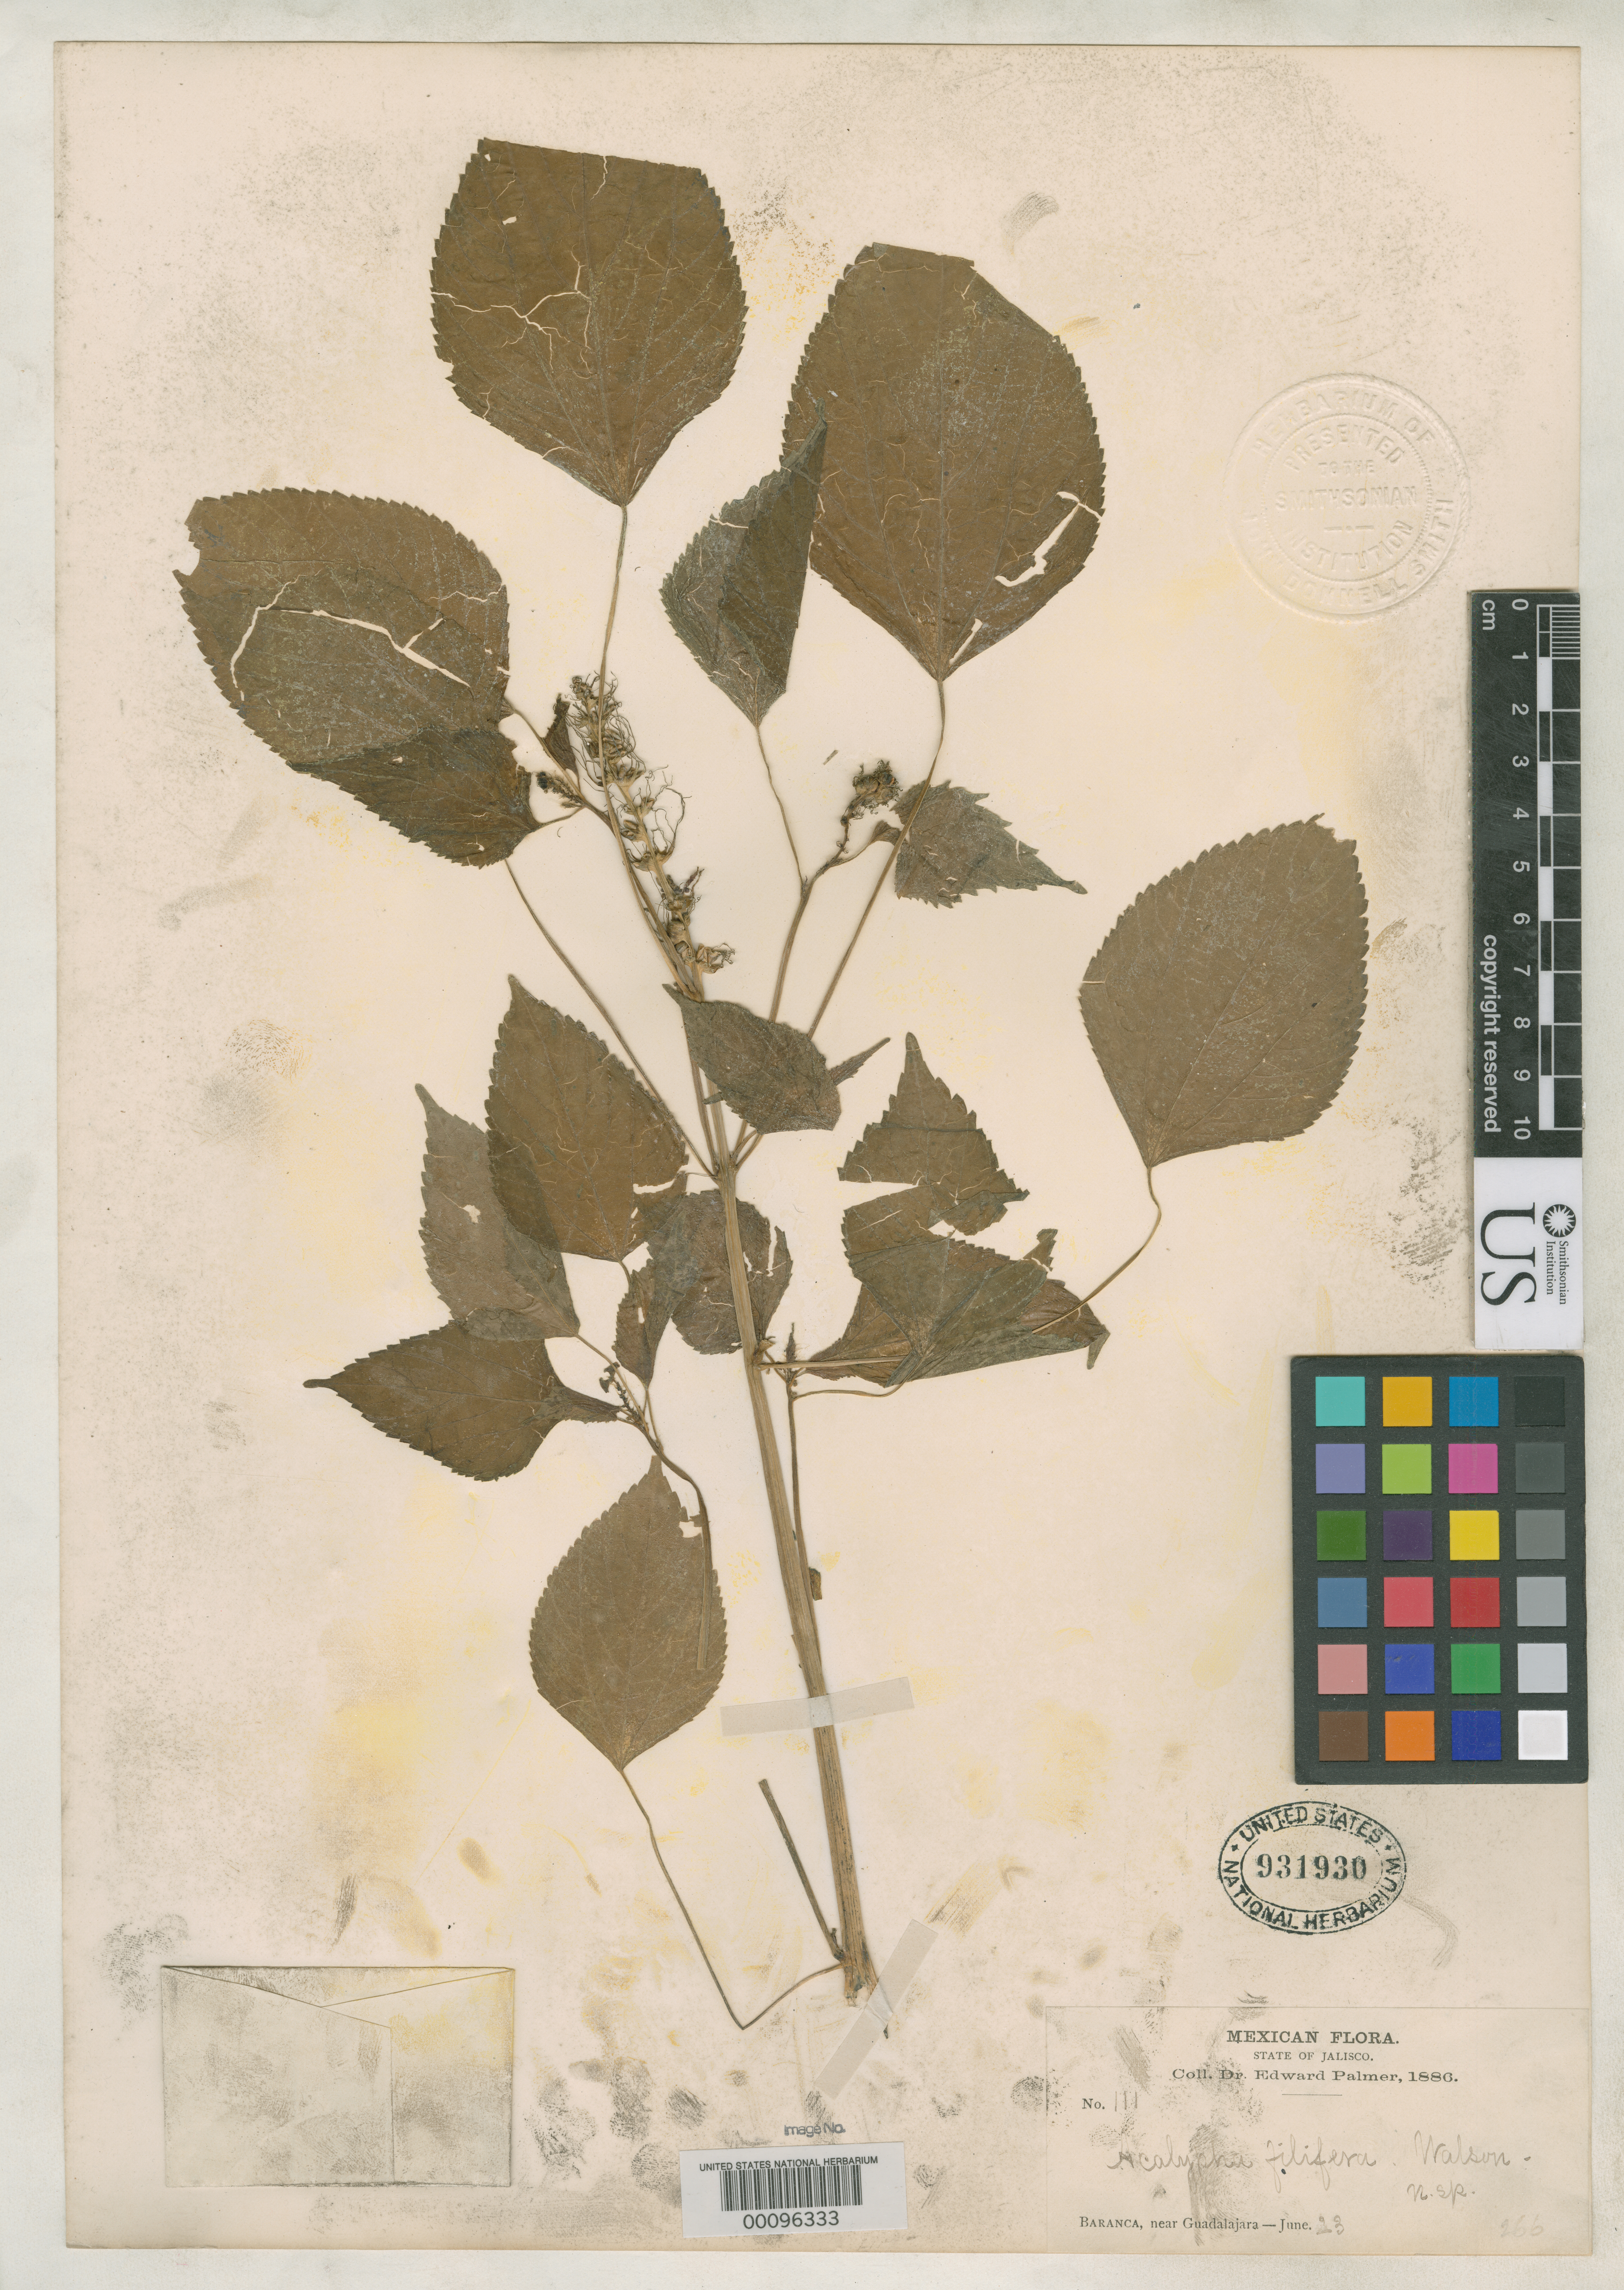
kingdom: Plantae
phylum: Tracheophyta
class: Magnoliopsida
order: Malpighiales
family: Euphorbiaceae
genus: Acalypha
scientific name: Acalypha filifera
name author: S. Watson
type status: Type Collection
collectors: E. Palmer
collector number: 111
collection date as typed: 23 Jun 1886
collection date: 1886-06-23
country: Mexico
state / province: Jalisco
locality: Near Guadalajara.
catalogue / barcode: US 931930